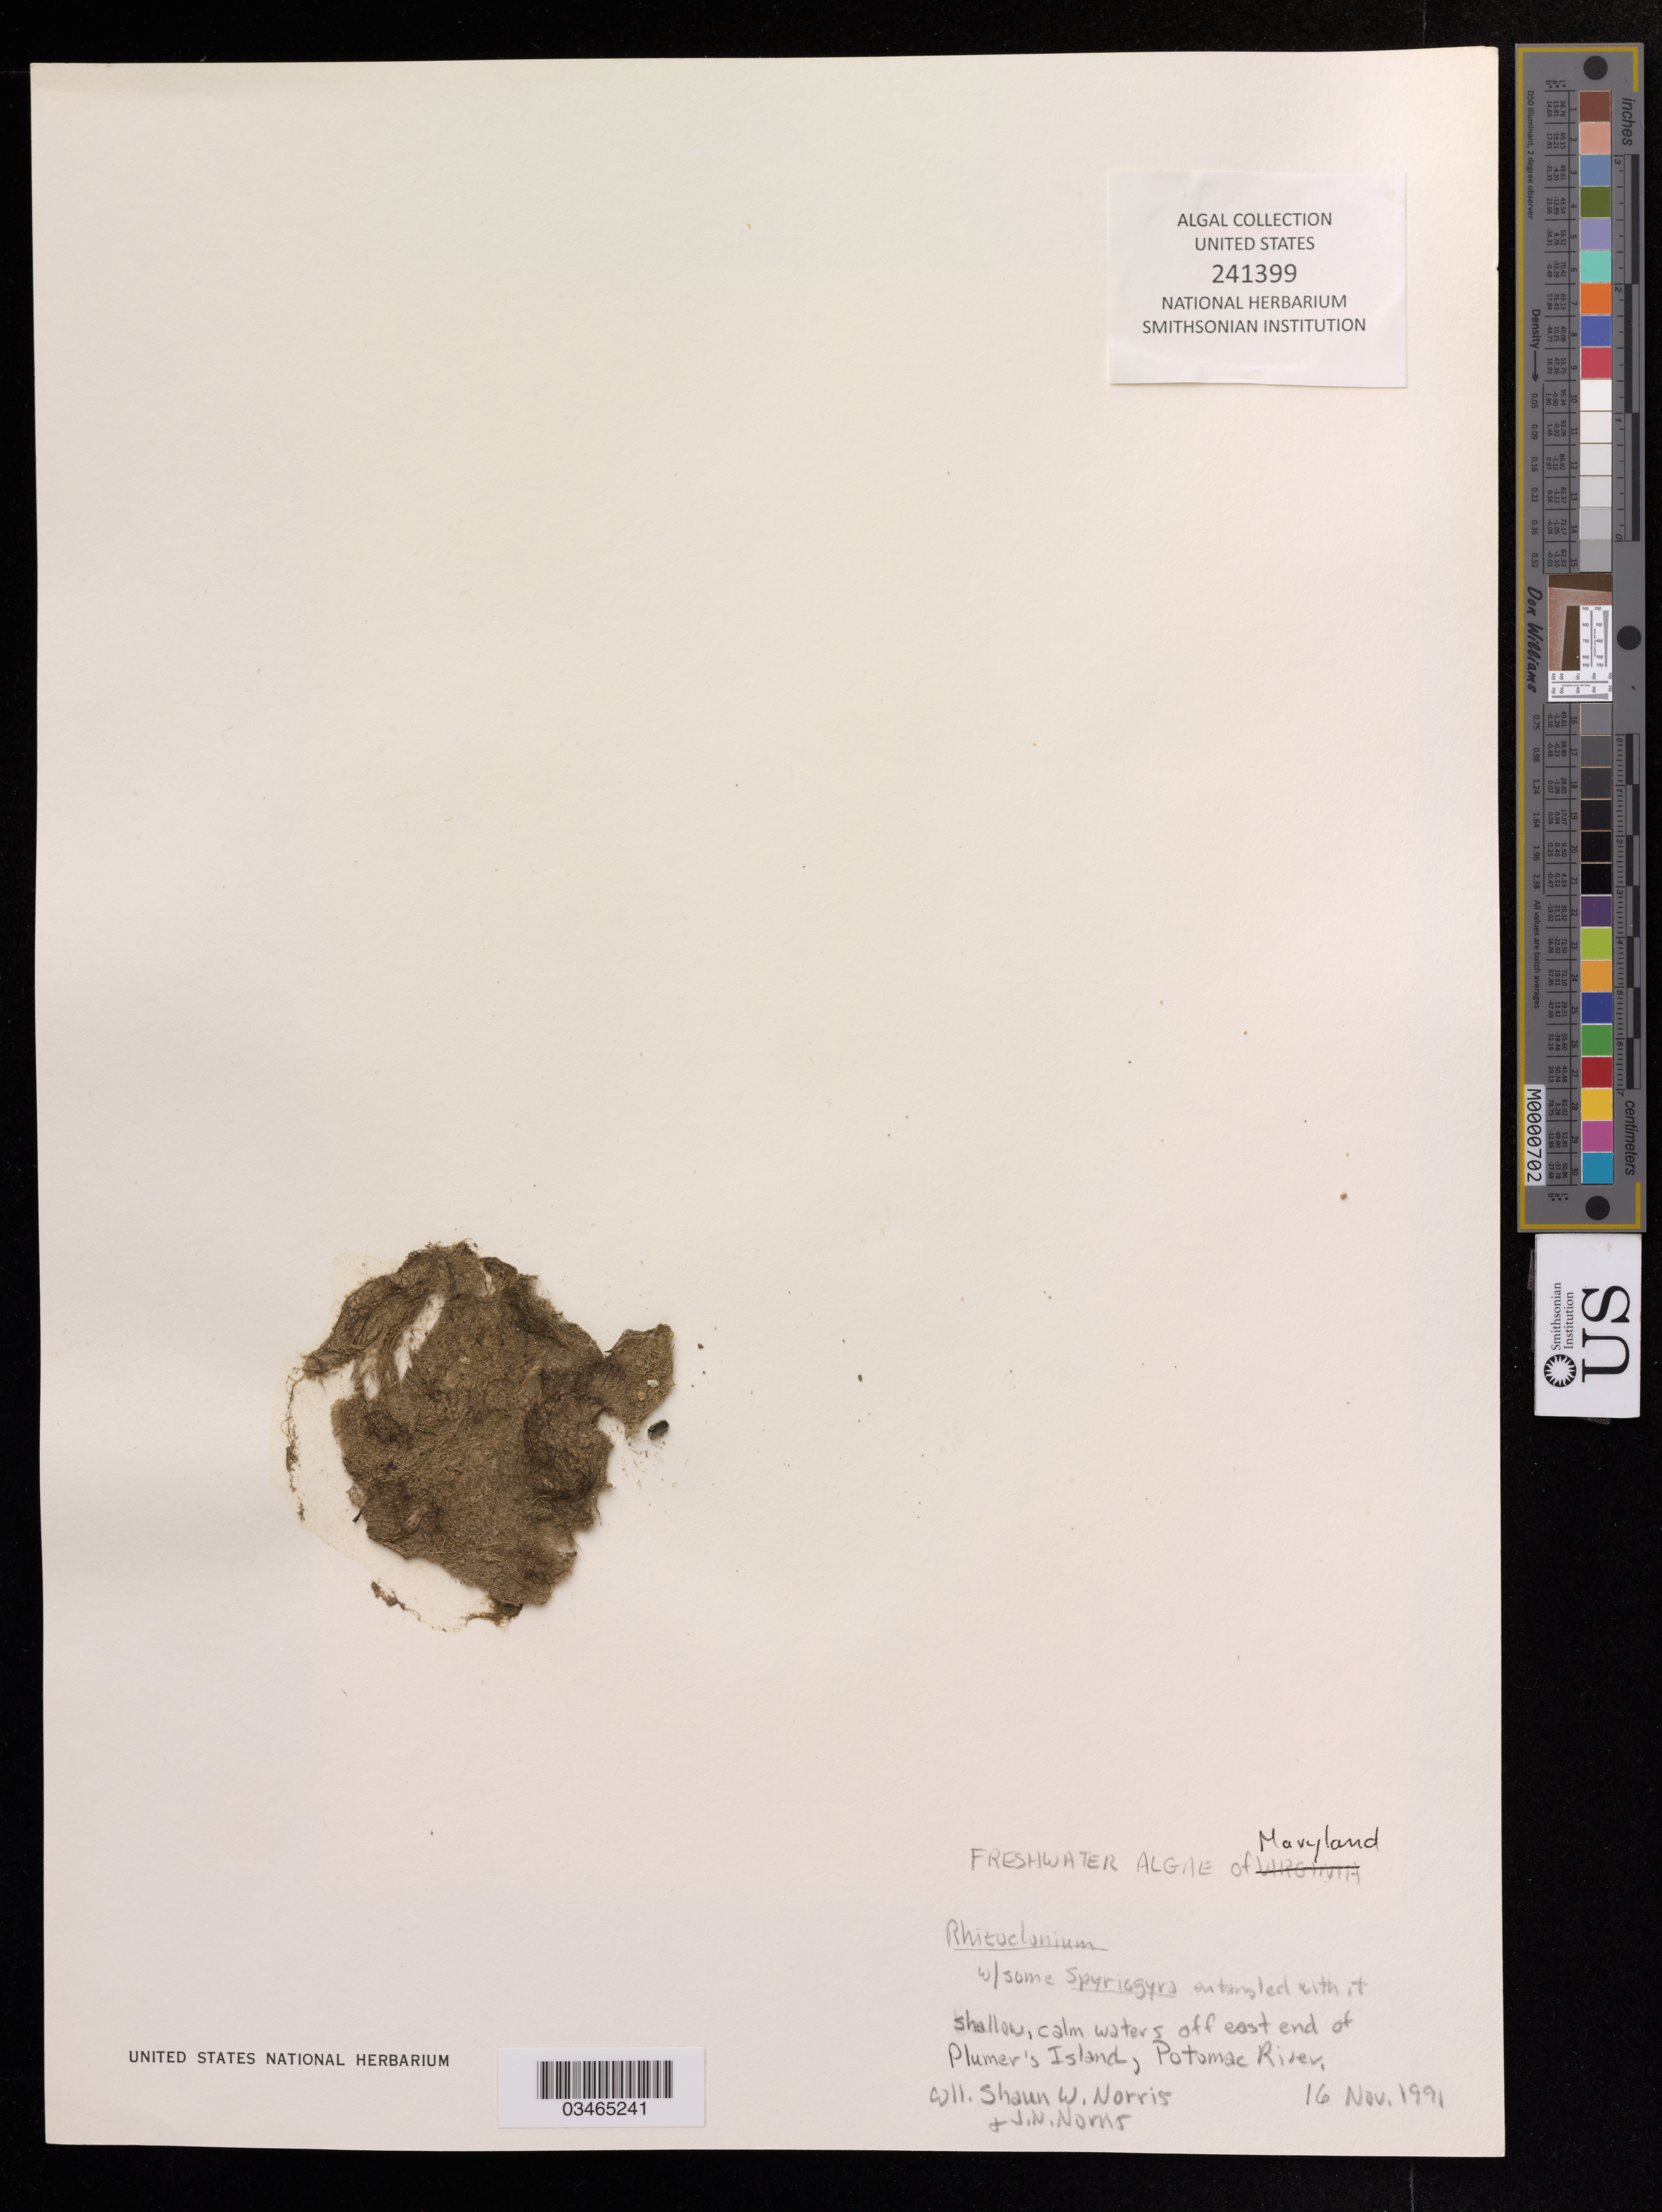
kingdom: Plantae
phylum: Chlorophyta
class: Ulvophyceae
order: Cladophorales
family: Cladophoraceae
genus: Rhizoclonium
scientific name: Rhizoclonium sp.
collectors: S. Norris & J. N. Norris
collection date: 1991-11-16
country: United States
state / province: Maryland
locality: Off east end of Plummer's Island, Potomac River.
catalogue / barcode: US 241399